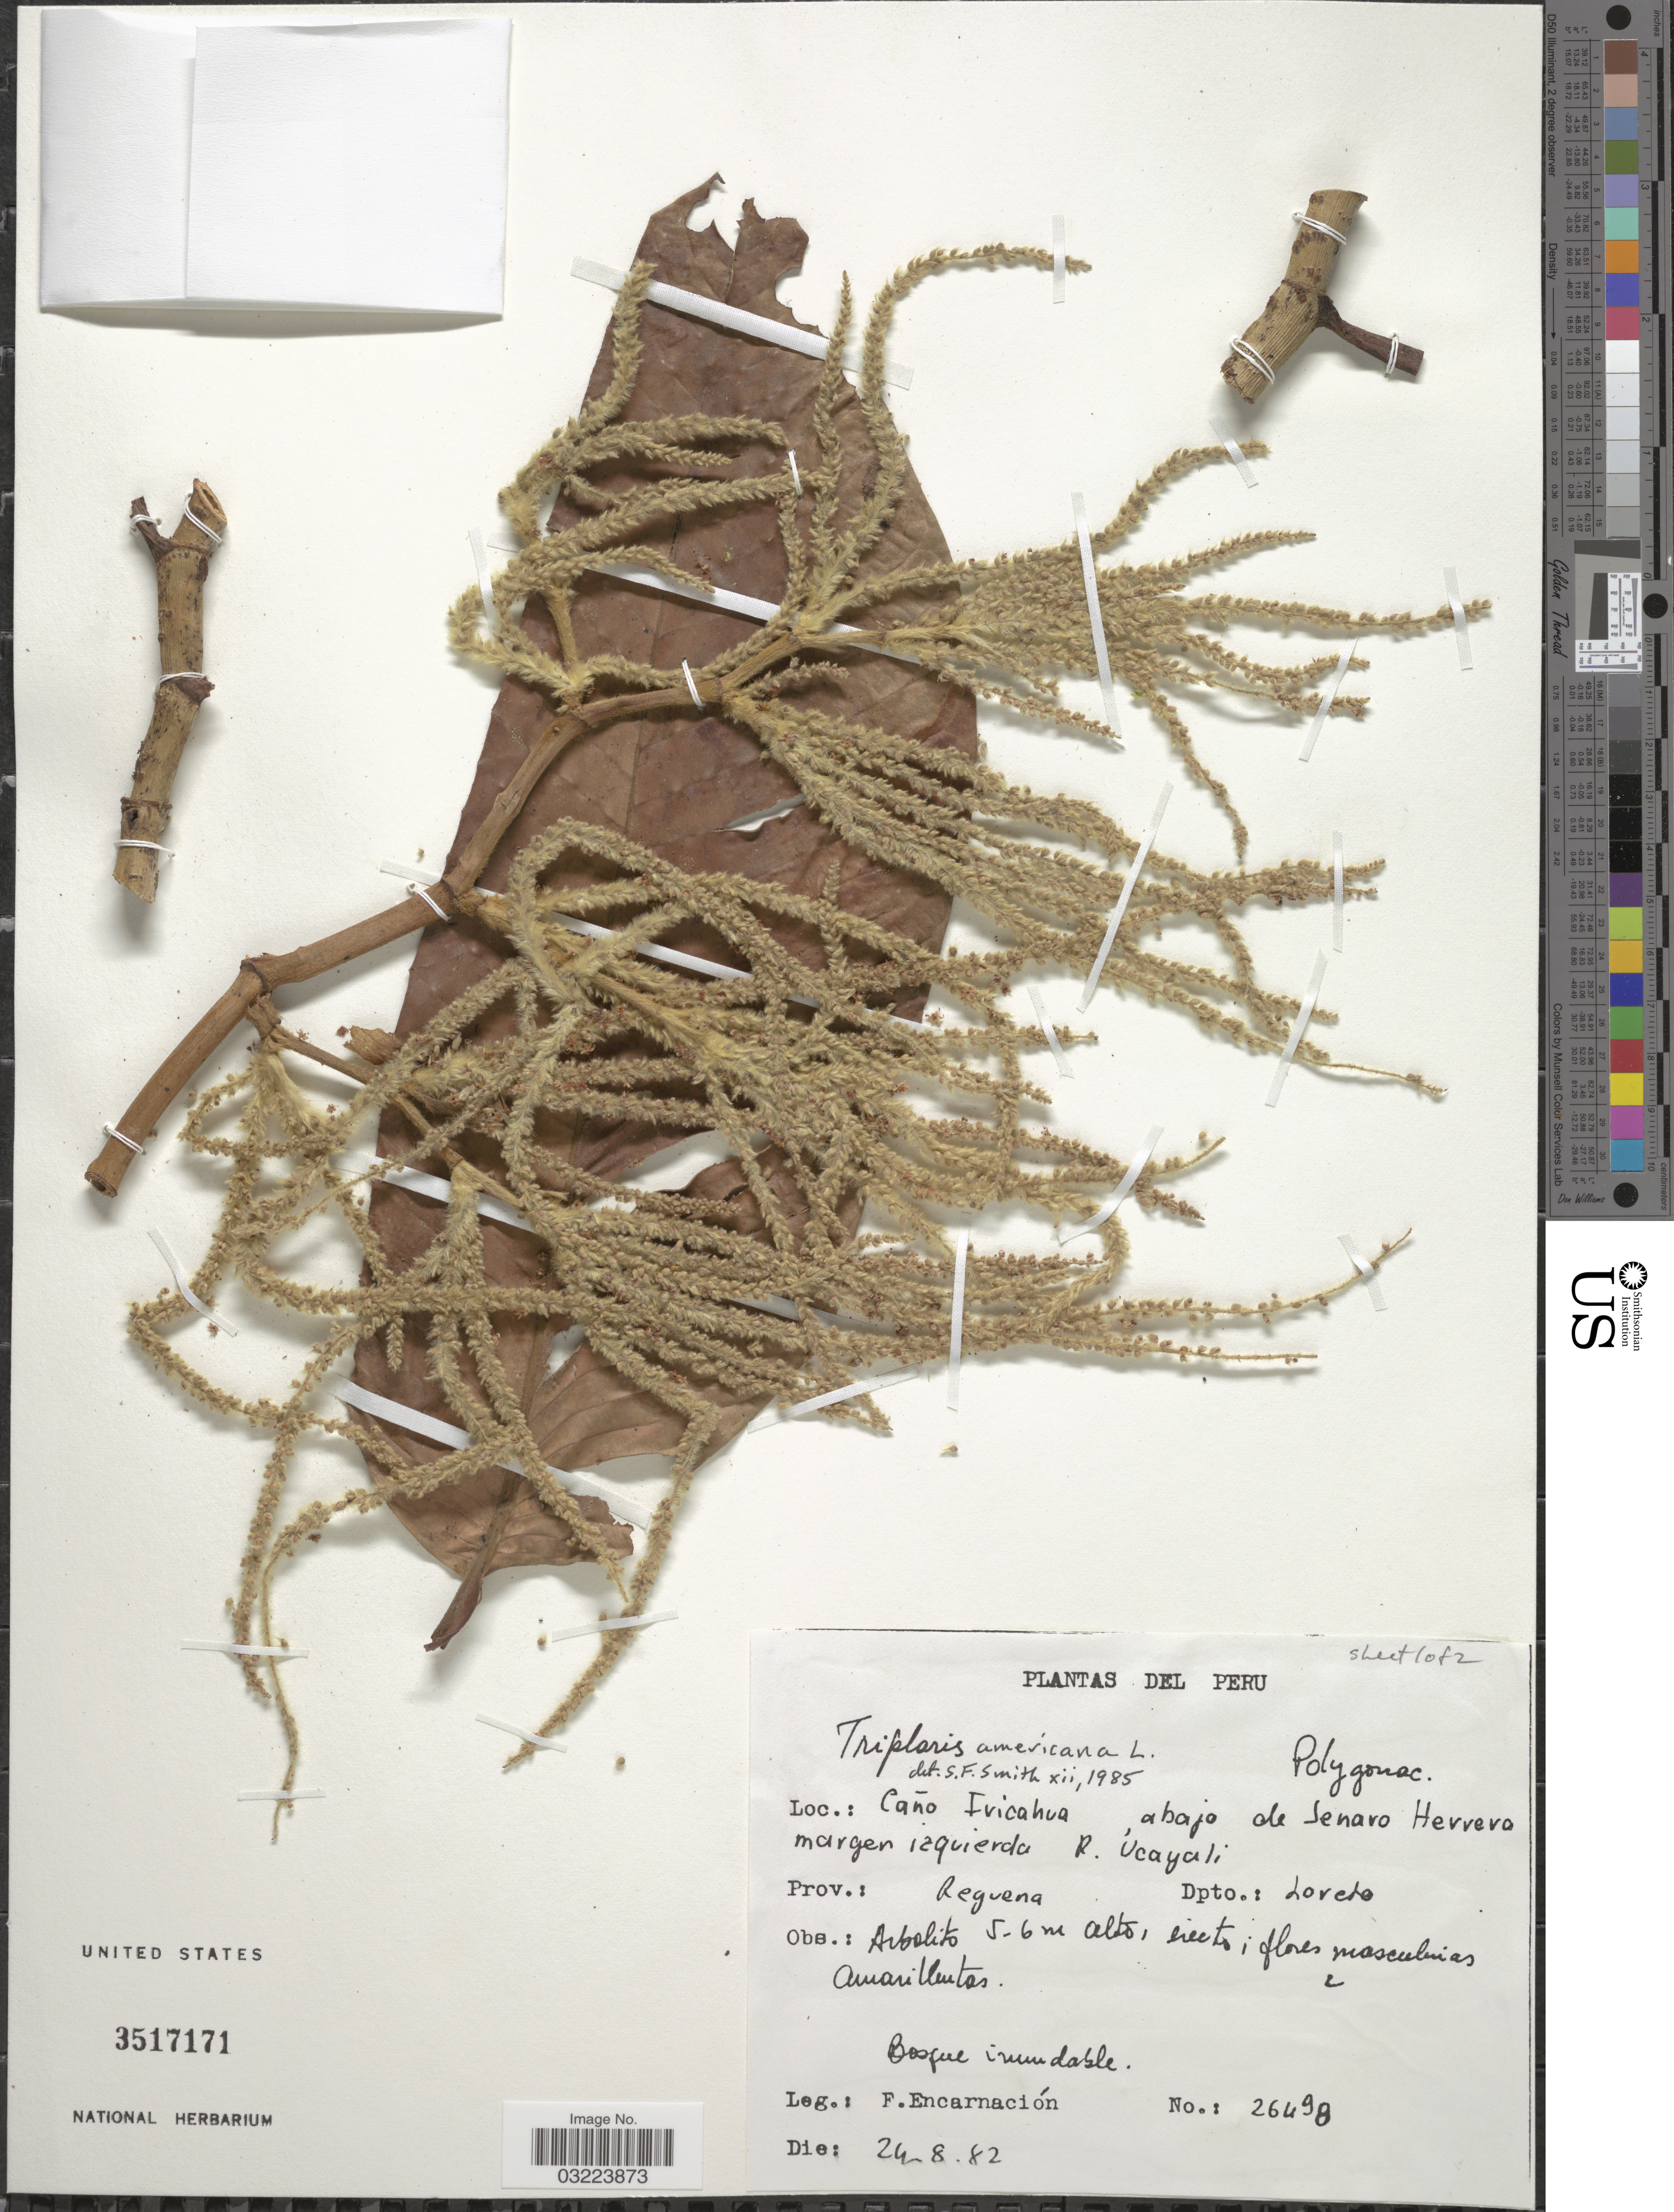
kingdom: Plantae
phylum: Tracheophyta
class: Magnoliopsida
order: Caryophyllales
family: Polygonaceae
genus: Triplaris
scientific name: Triplaris americana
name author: L.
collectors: F. Encarnación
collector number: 26498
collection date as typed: Transcribed d/m/y: 24/8/82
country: Peru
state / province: Loreto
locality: Caño Iricahua, abajo de Senaro Herrero margen izquierda R. Ucayali. Prov.: Reguena. Dpto.: Loreto.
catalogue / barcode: US 3517171